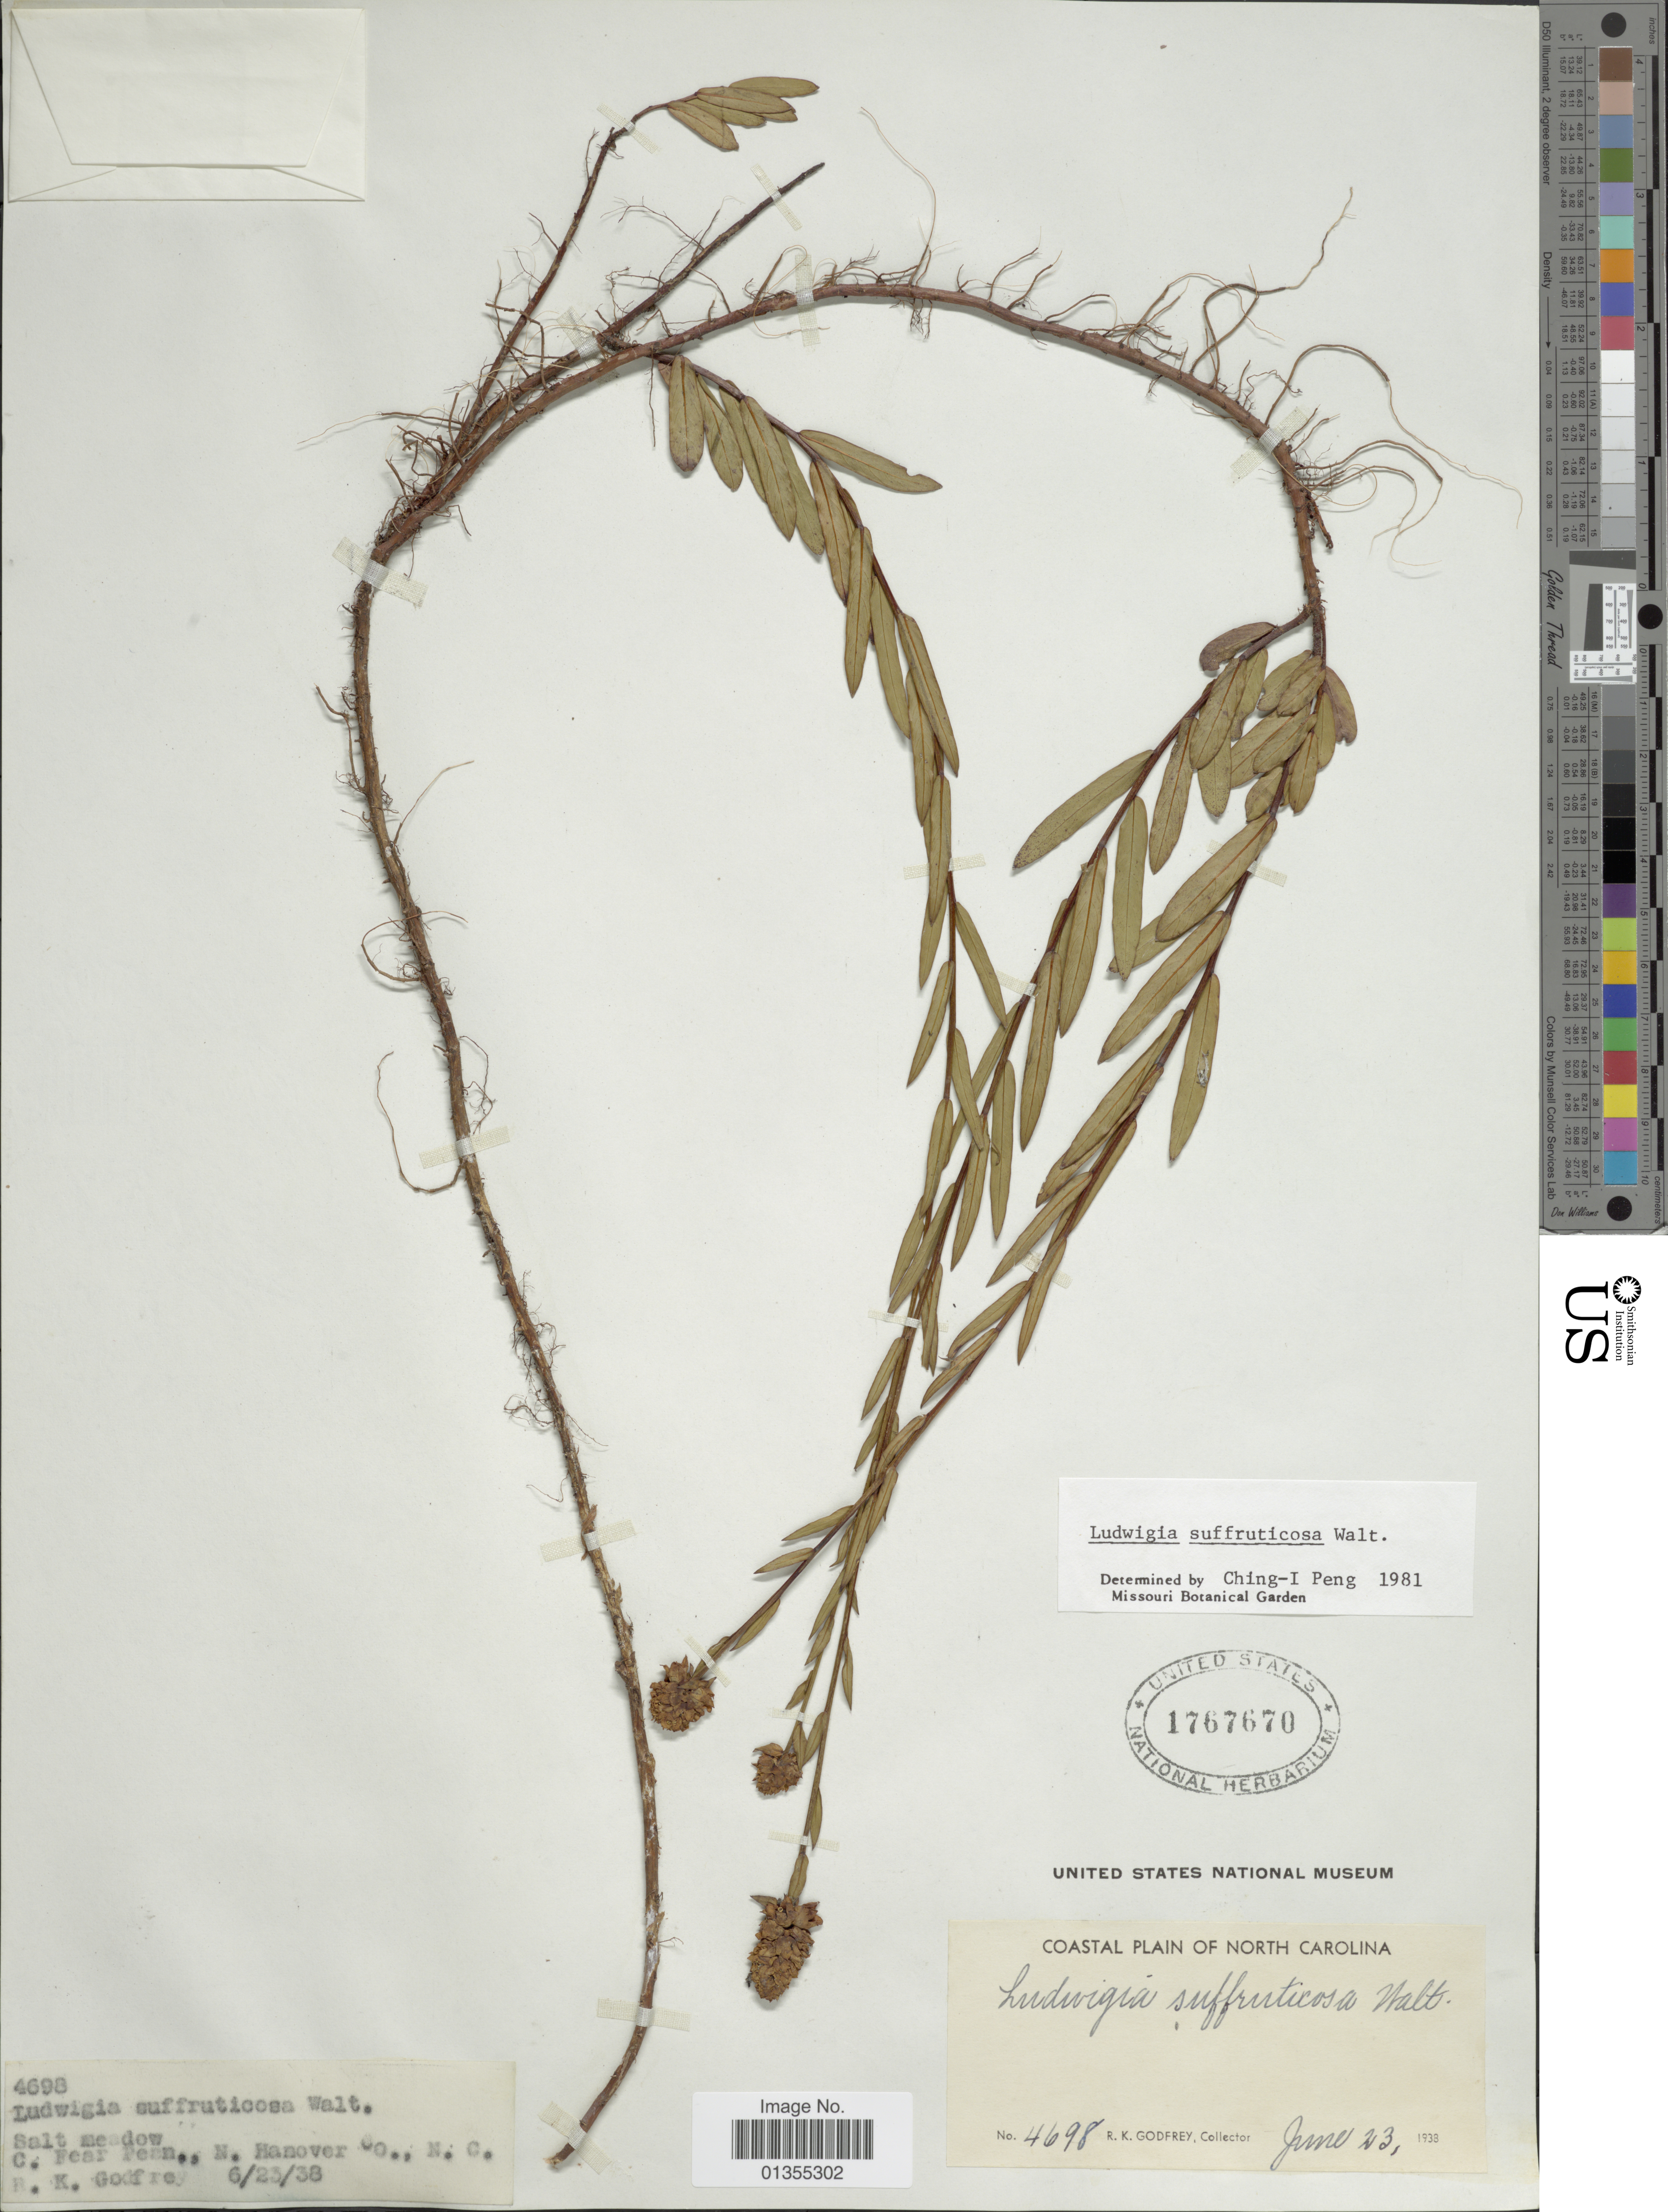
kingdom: Plantae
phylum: Tracheophyta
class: Magnoliopsida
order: Myrtales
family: Onagraceae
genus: Ludwigia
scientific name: Ludwigia suffruticosa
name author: Walter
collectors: R. K. Godfrey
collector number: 4698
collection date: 1938-06-23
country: United States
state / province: North Carolina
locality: Coastal Plain of North Carolina, C. Fear Penn., N. Hanover Co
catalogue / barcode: US 1767670